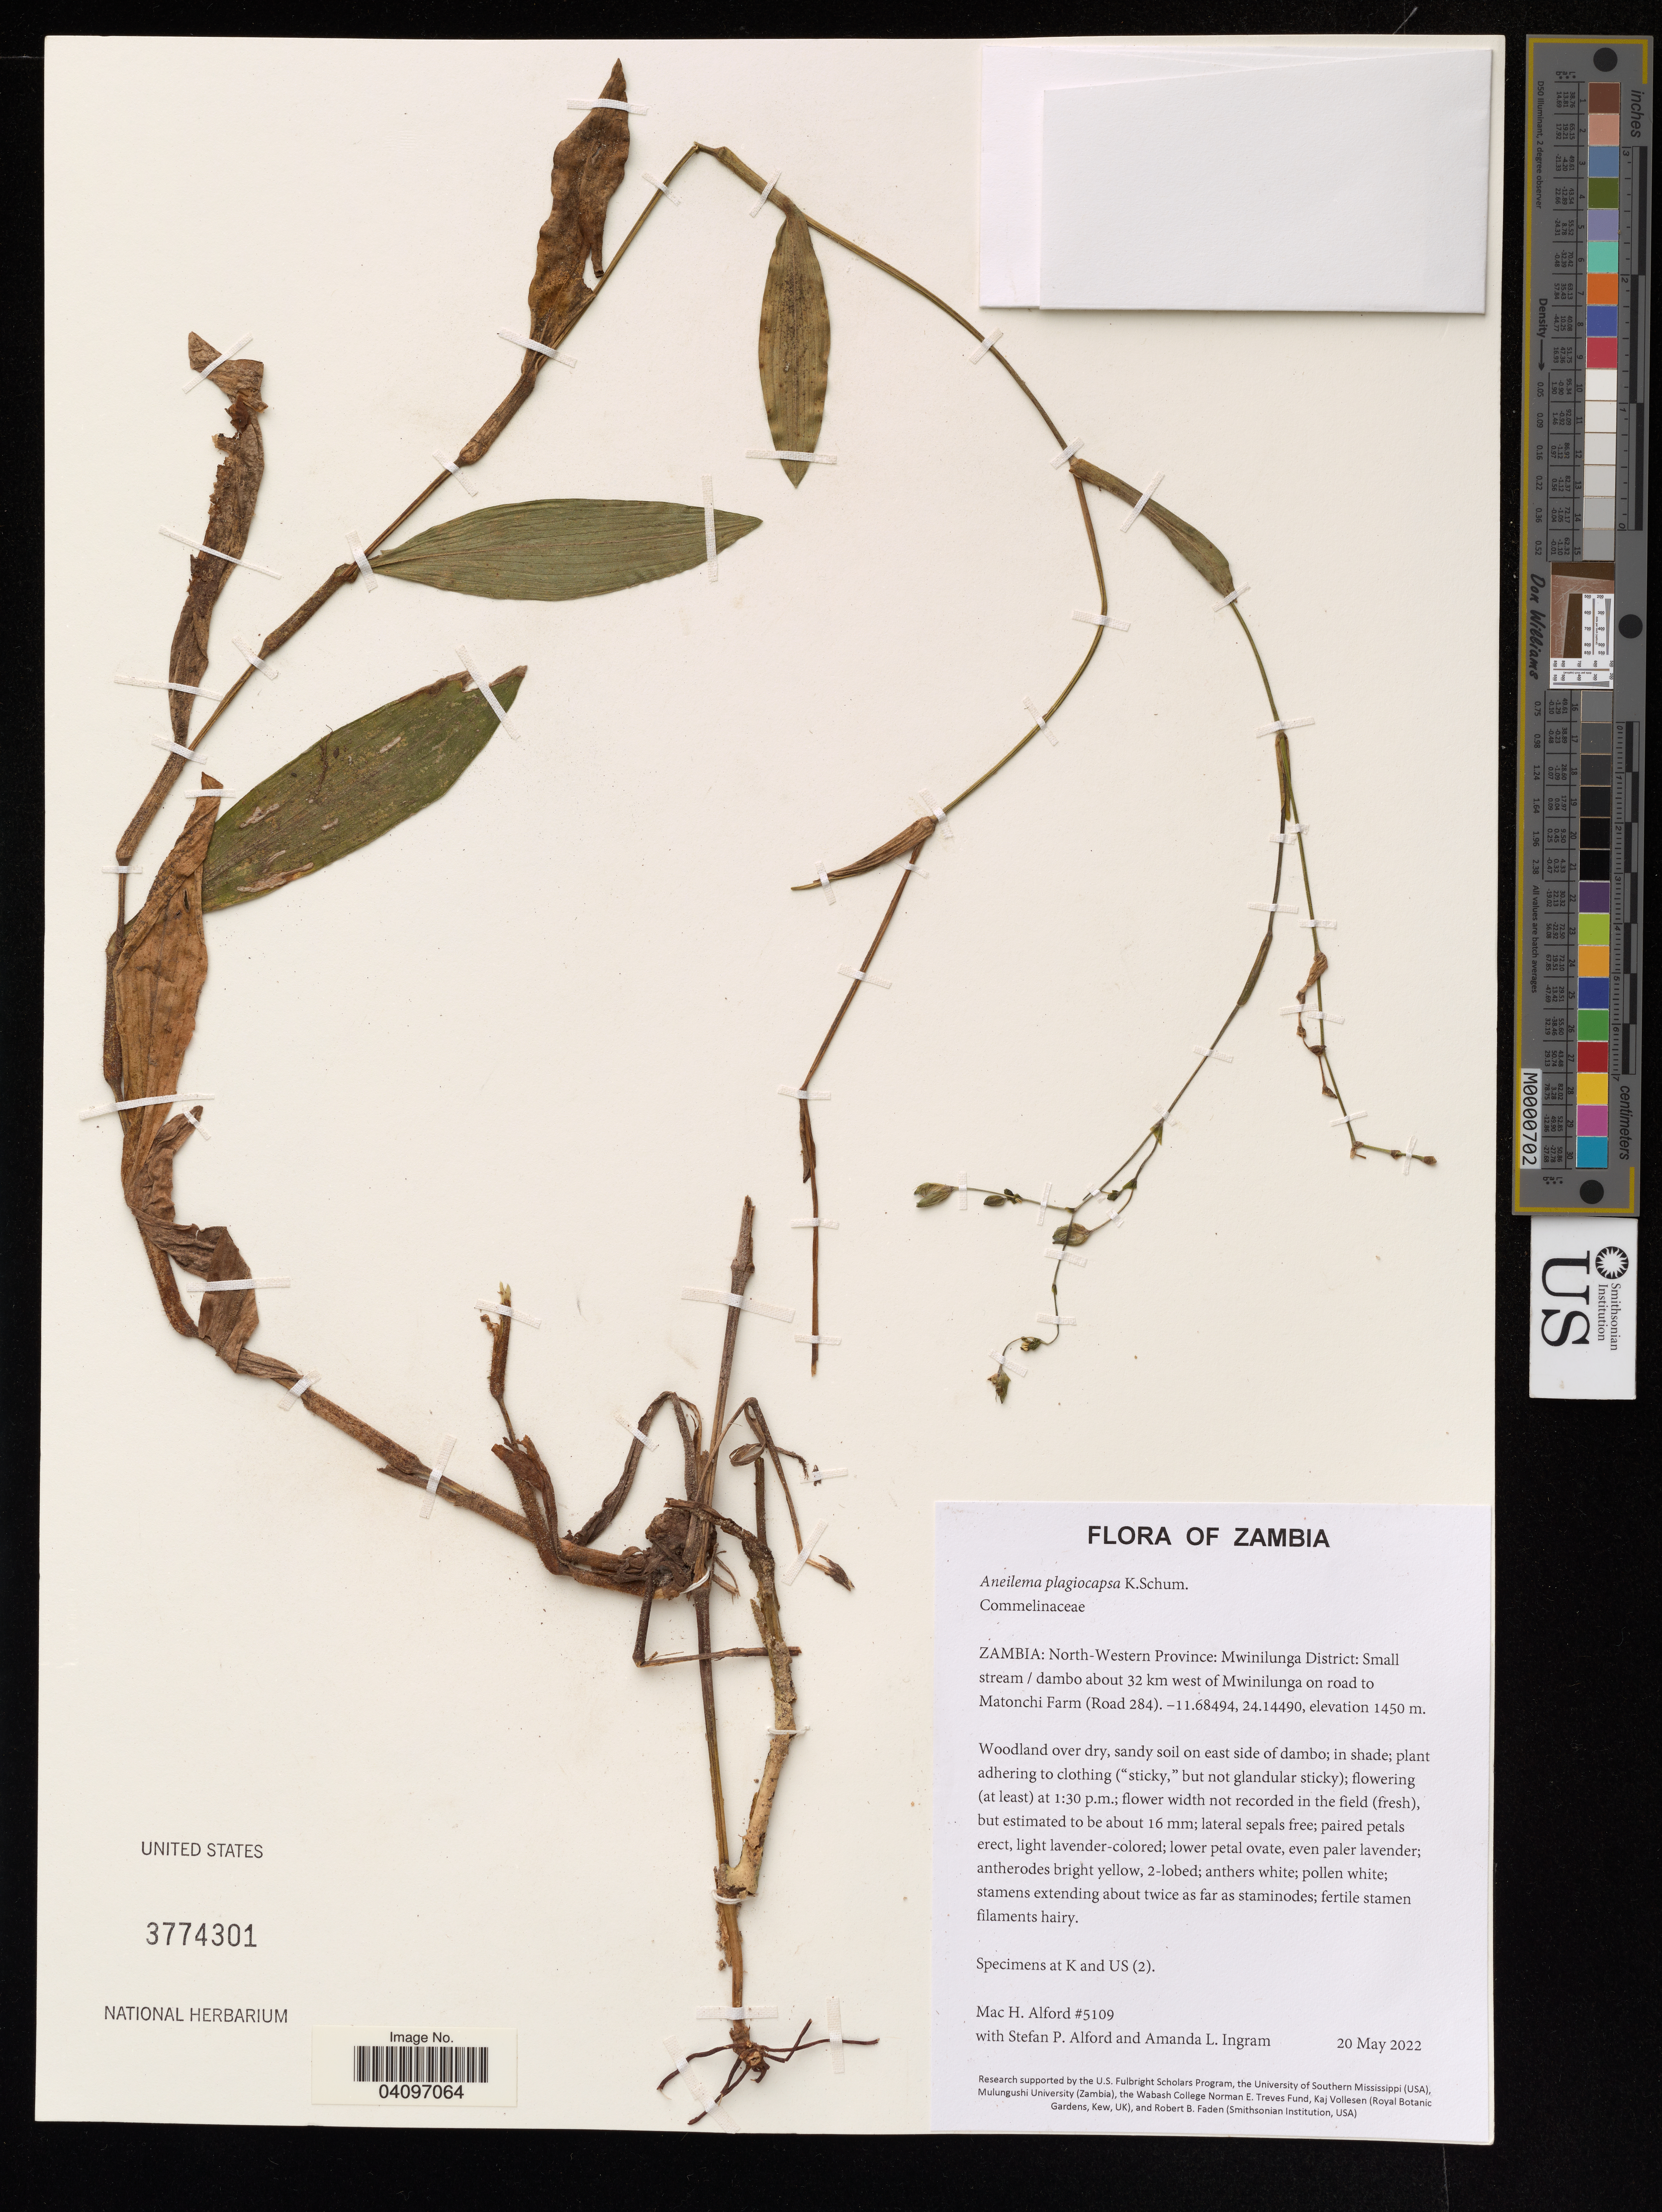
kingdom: Plantae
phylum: Tracheophyta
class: Liliopsida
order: Commelinales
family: Commelinaceae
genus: Aneilema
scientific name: Aneilema plagiocapsa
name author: K. Schum.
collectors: M. H. Alford, S. Alford & A. Ingram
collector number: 5109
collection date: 2022-05-20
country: Zambia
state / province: North-Western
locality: Mwinilunga District: Small stream / dambo about 32 km west of Mwinilunga on road to Matonchi Farm (Road 284).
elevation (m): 1450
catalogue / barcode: US 3774301